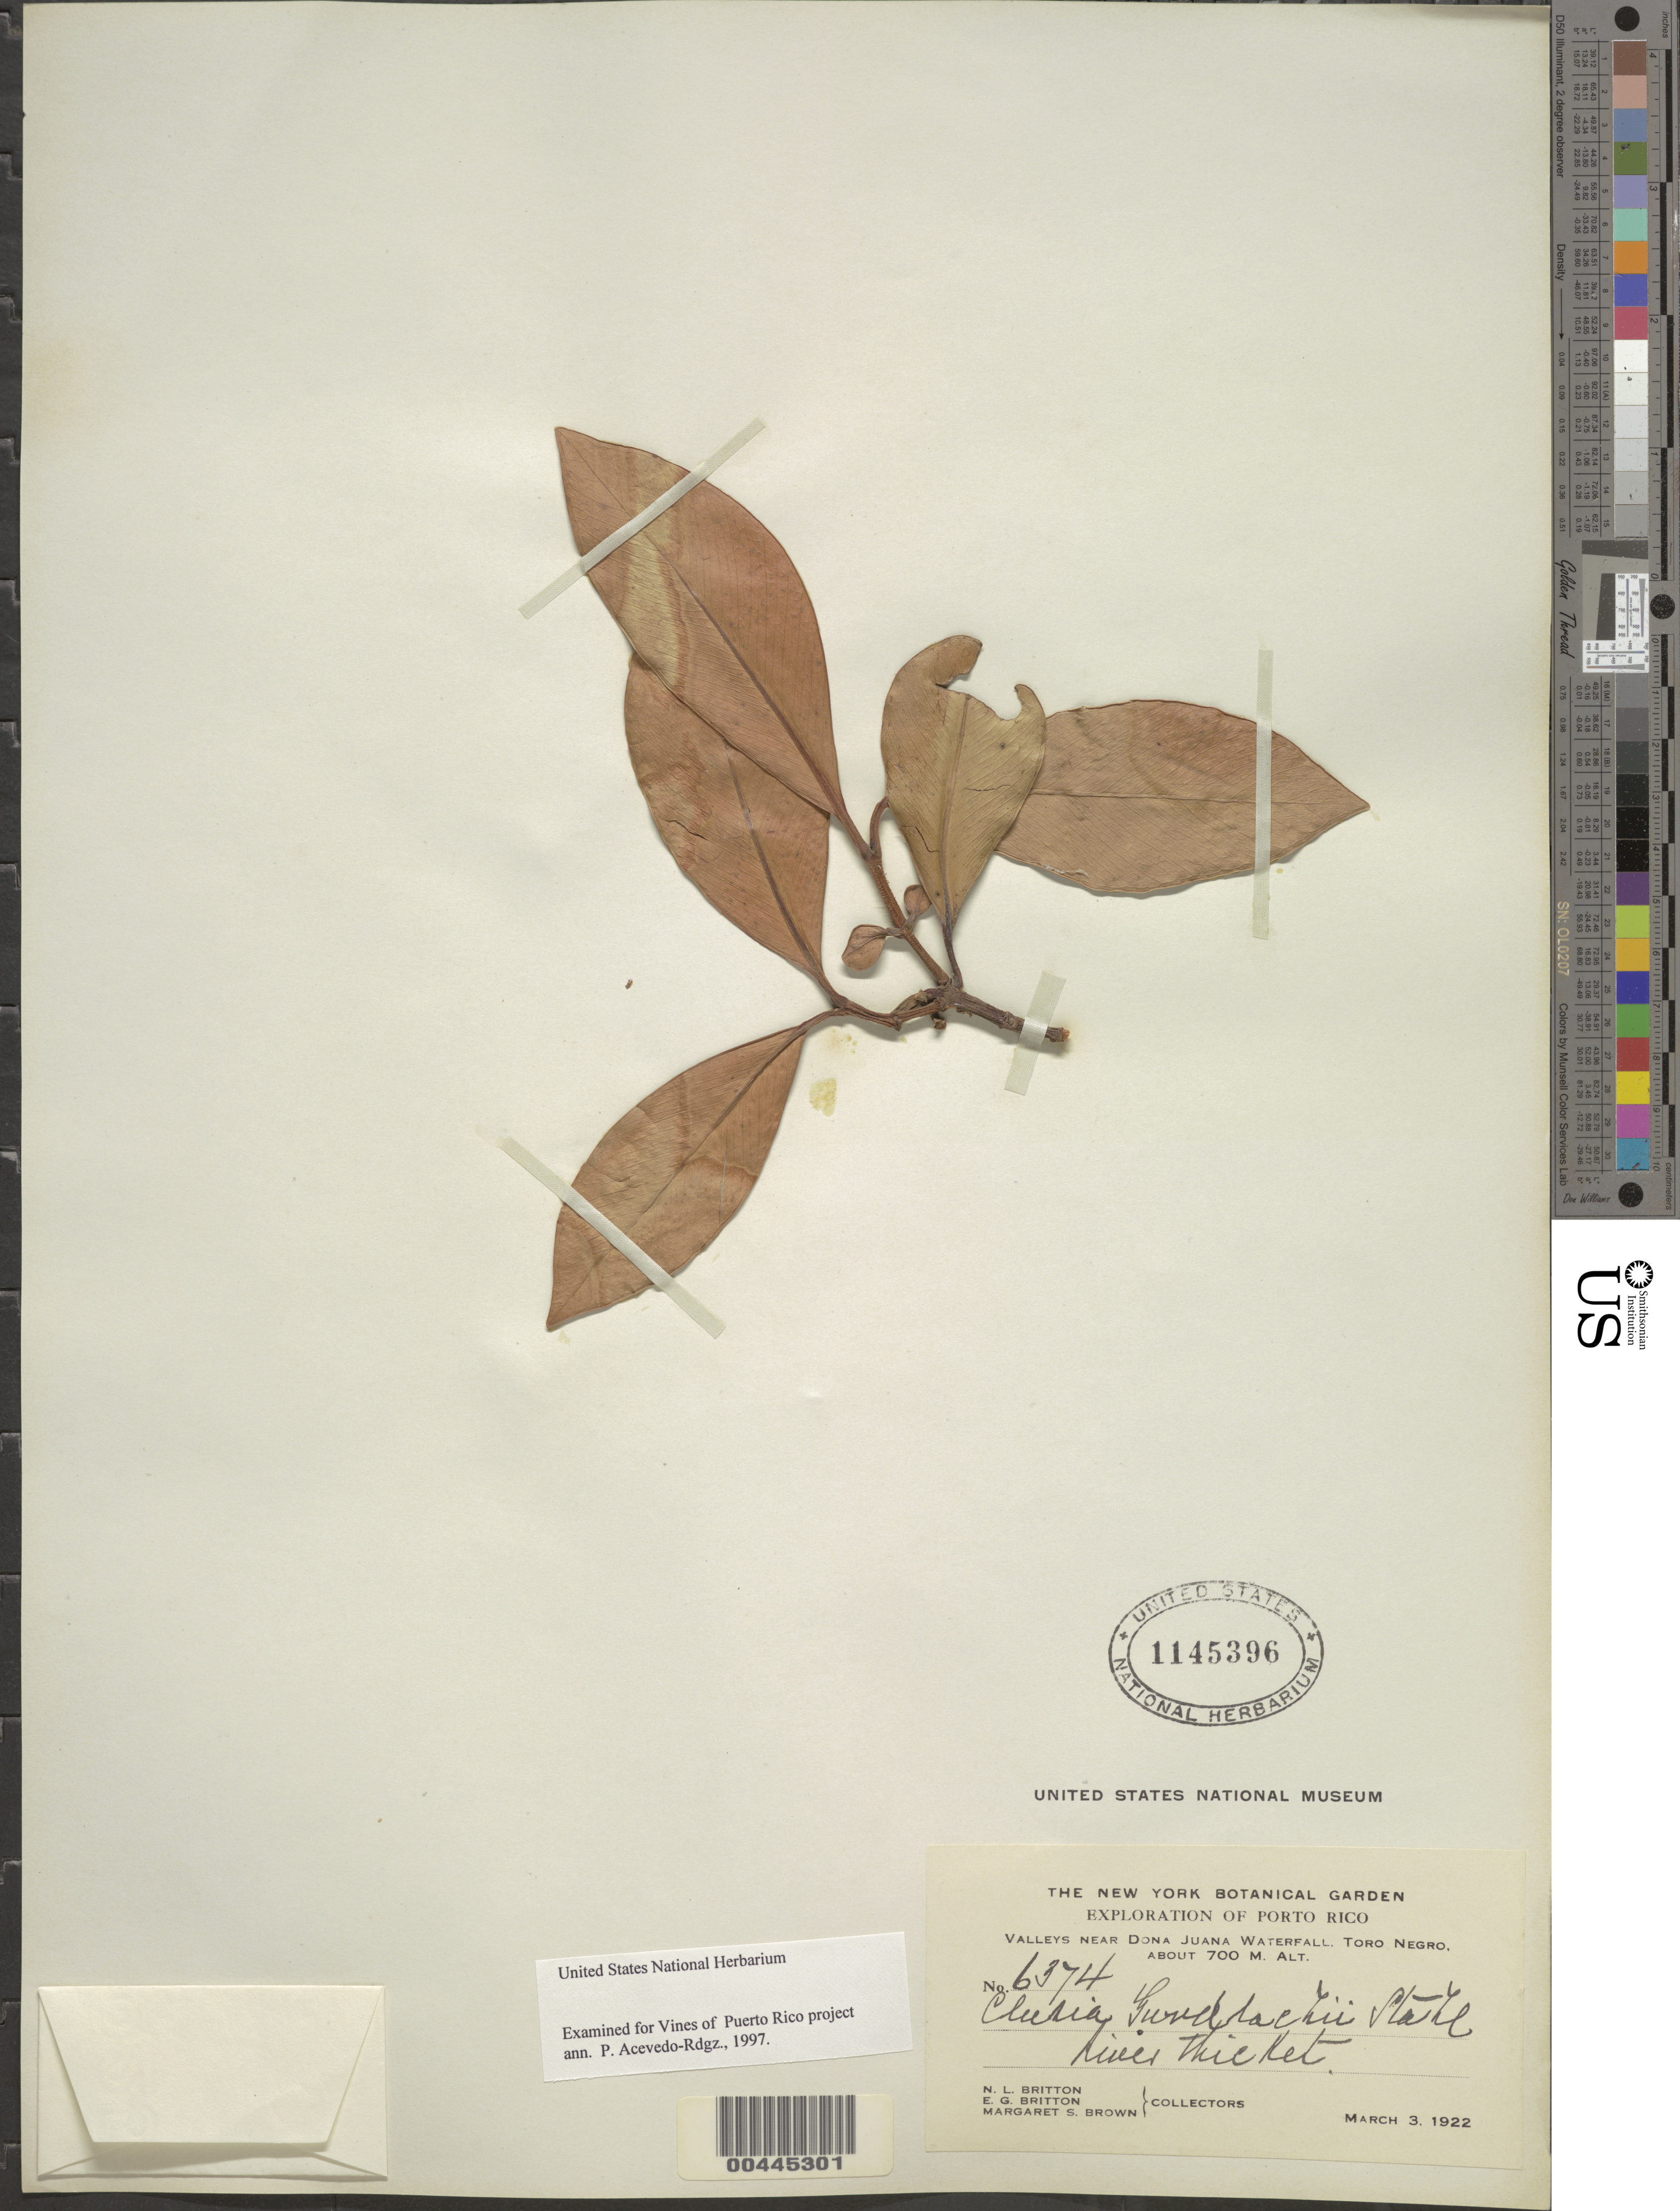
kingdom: Plantae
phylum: Tracheophyta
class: Magnoliopsida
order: Malpighiales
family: Clusiaceae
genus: Clusia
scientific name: Clusia gundlachii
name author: A. Stahl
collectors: Britton, --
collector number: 6374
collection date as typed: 03 Mar 1922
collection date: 1922-03-03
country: Puerto Rico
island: Greater Antilles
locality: Valleys near Dona Juana Waterfall. Toro Negro.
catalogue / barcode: US 1145396